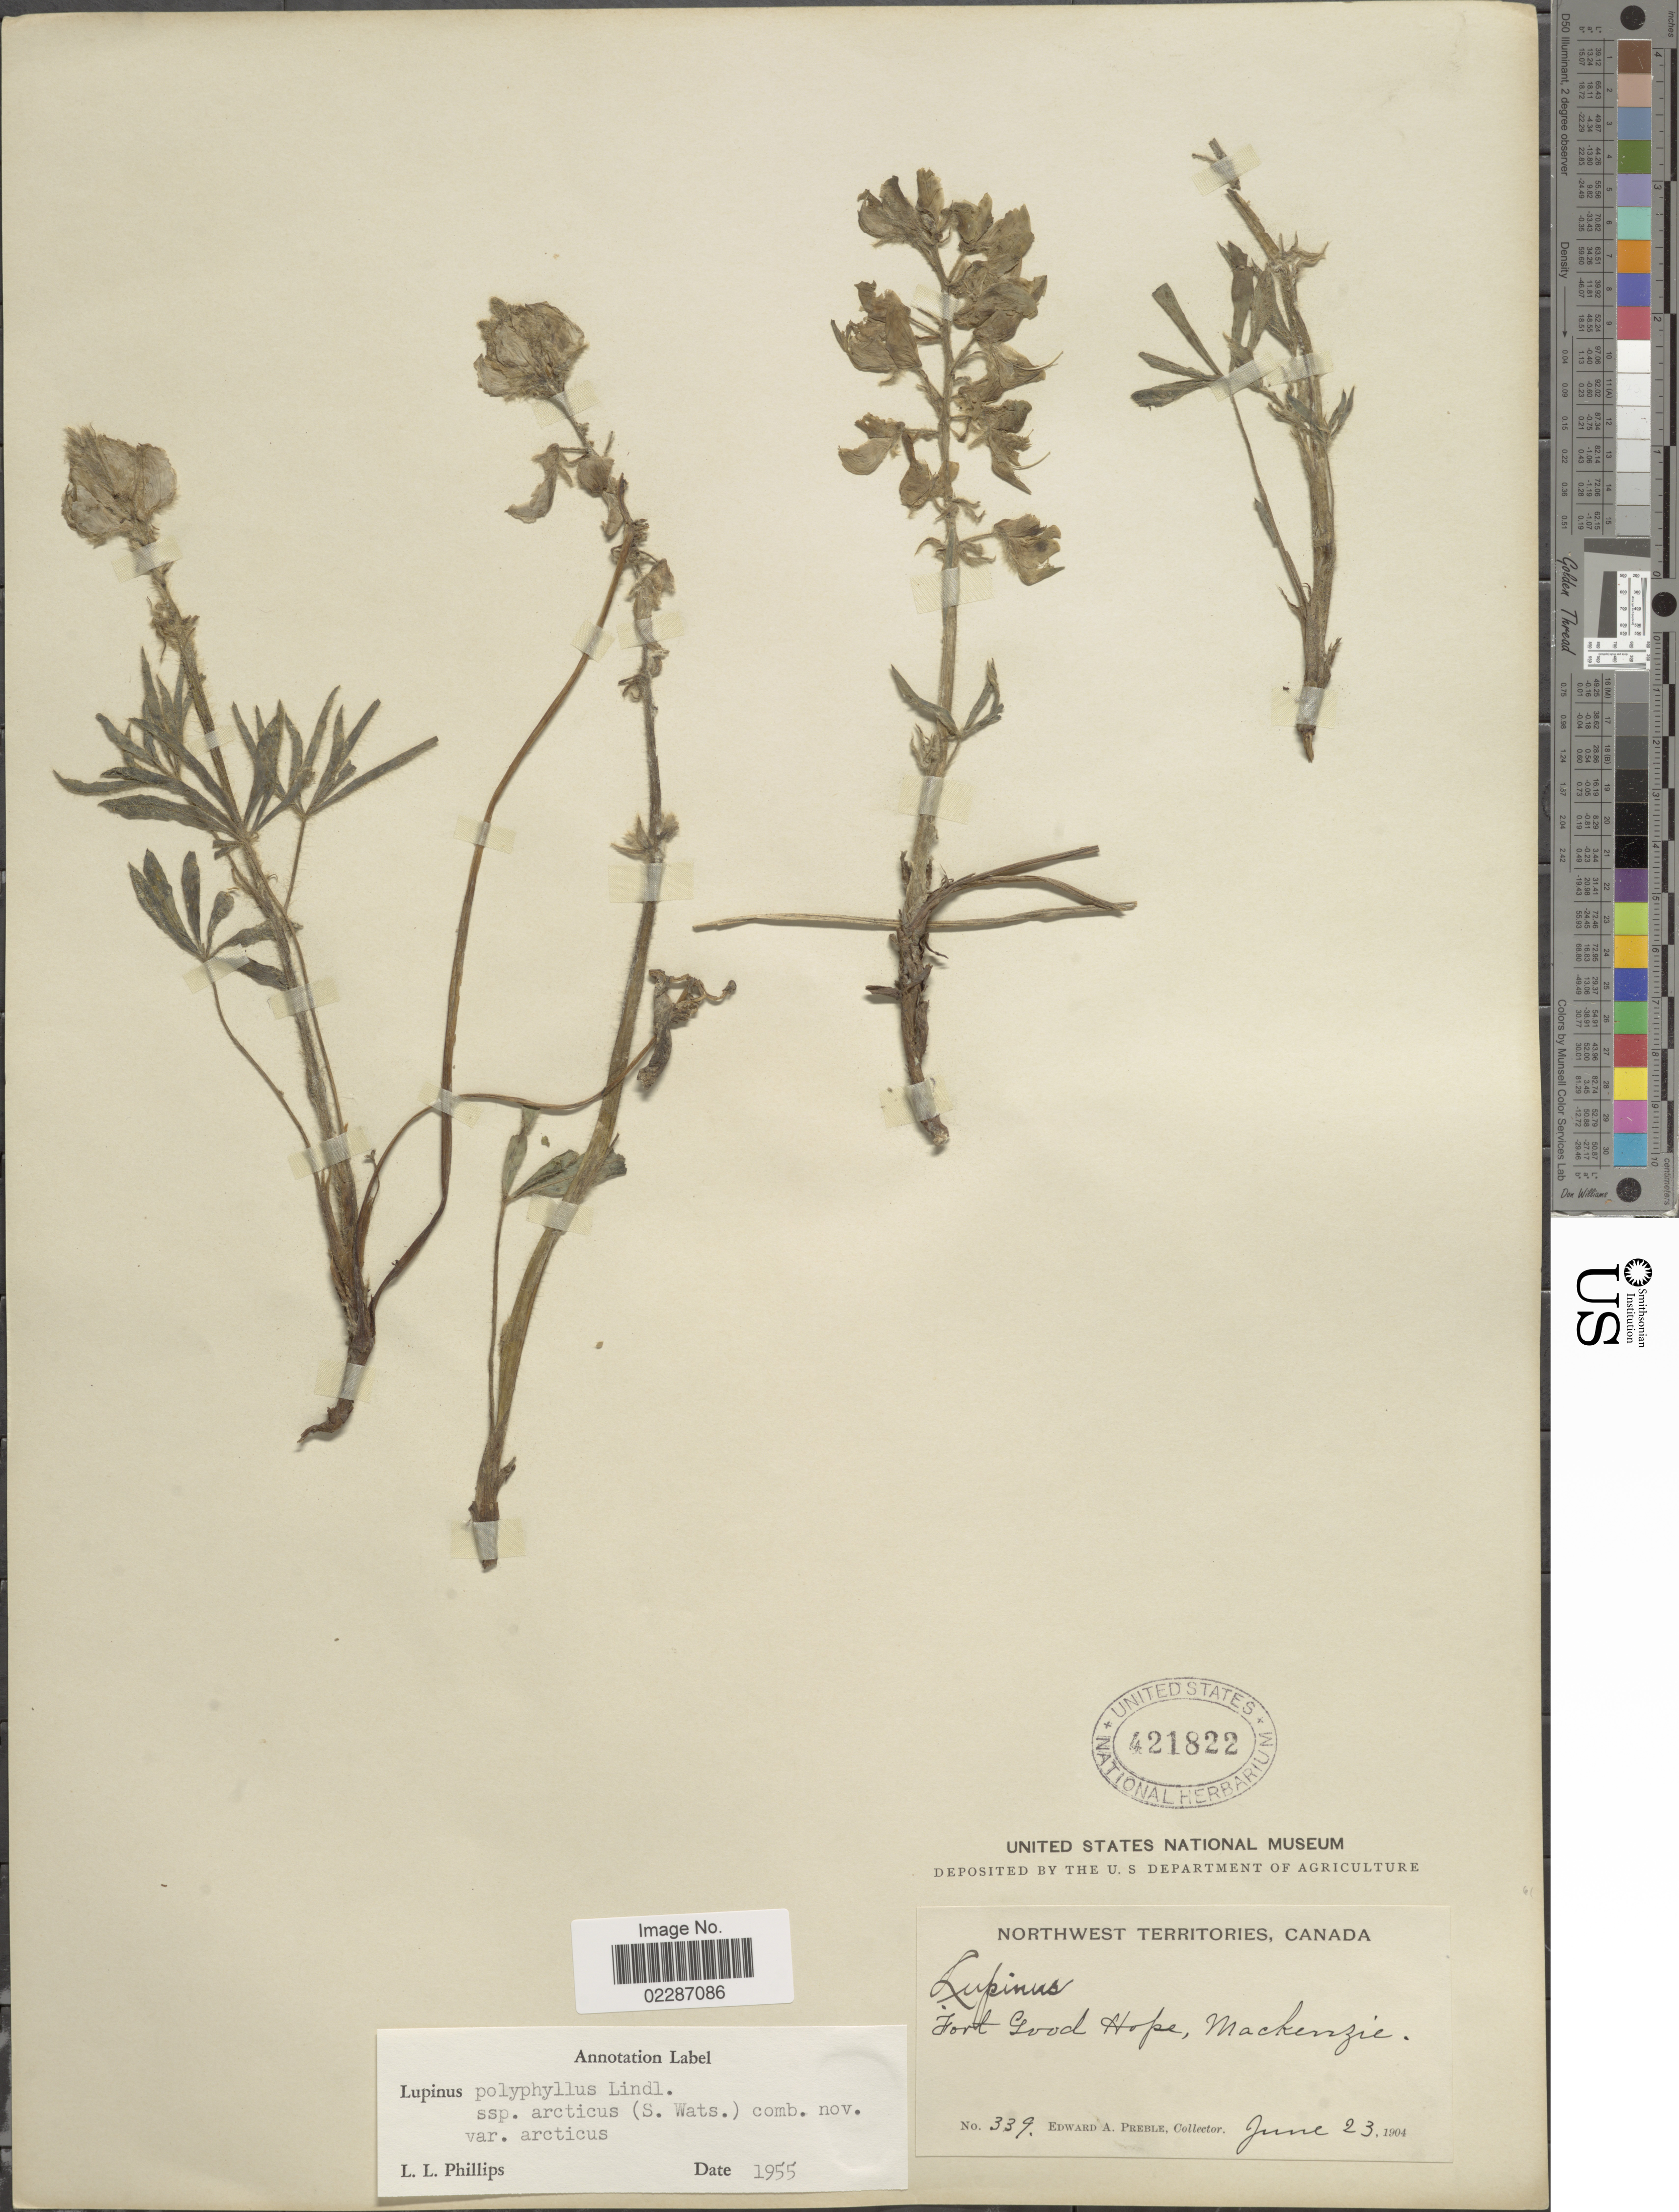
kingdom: Plantae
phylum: Tracheophyta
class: Magnoliopsida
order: Fabales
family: Fabaceae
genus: Lupinus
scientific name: Lupinus arcticus subsp. arcticus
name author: S. Watson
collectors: E. Preble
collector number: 339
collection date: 1904-06-23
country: Canada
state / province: Northwest Territories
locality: Fort Good Hope, Mackenzie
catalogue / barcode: US 421822